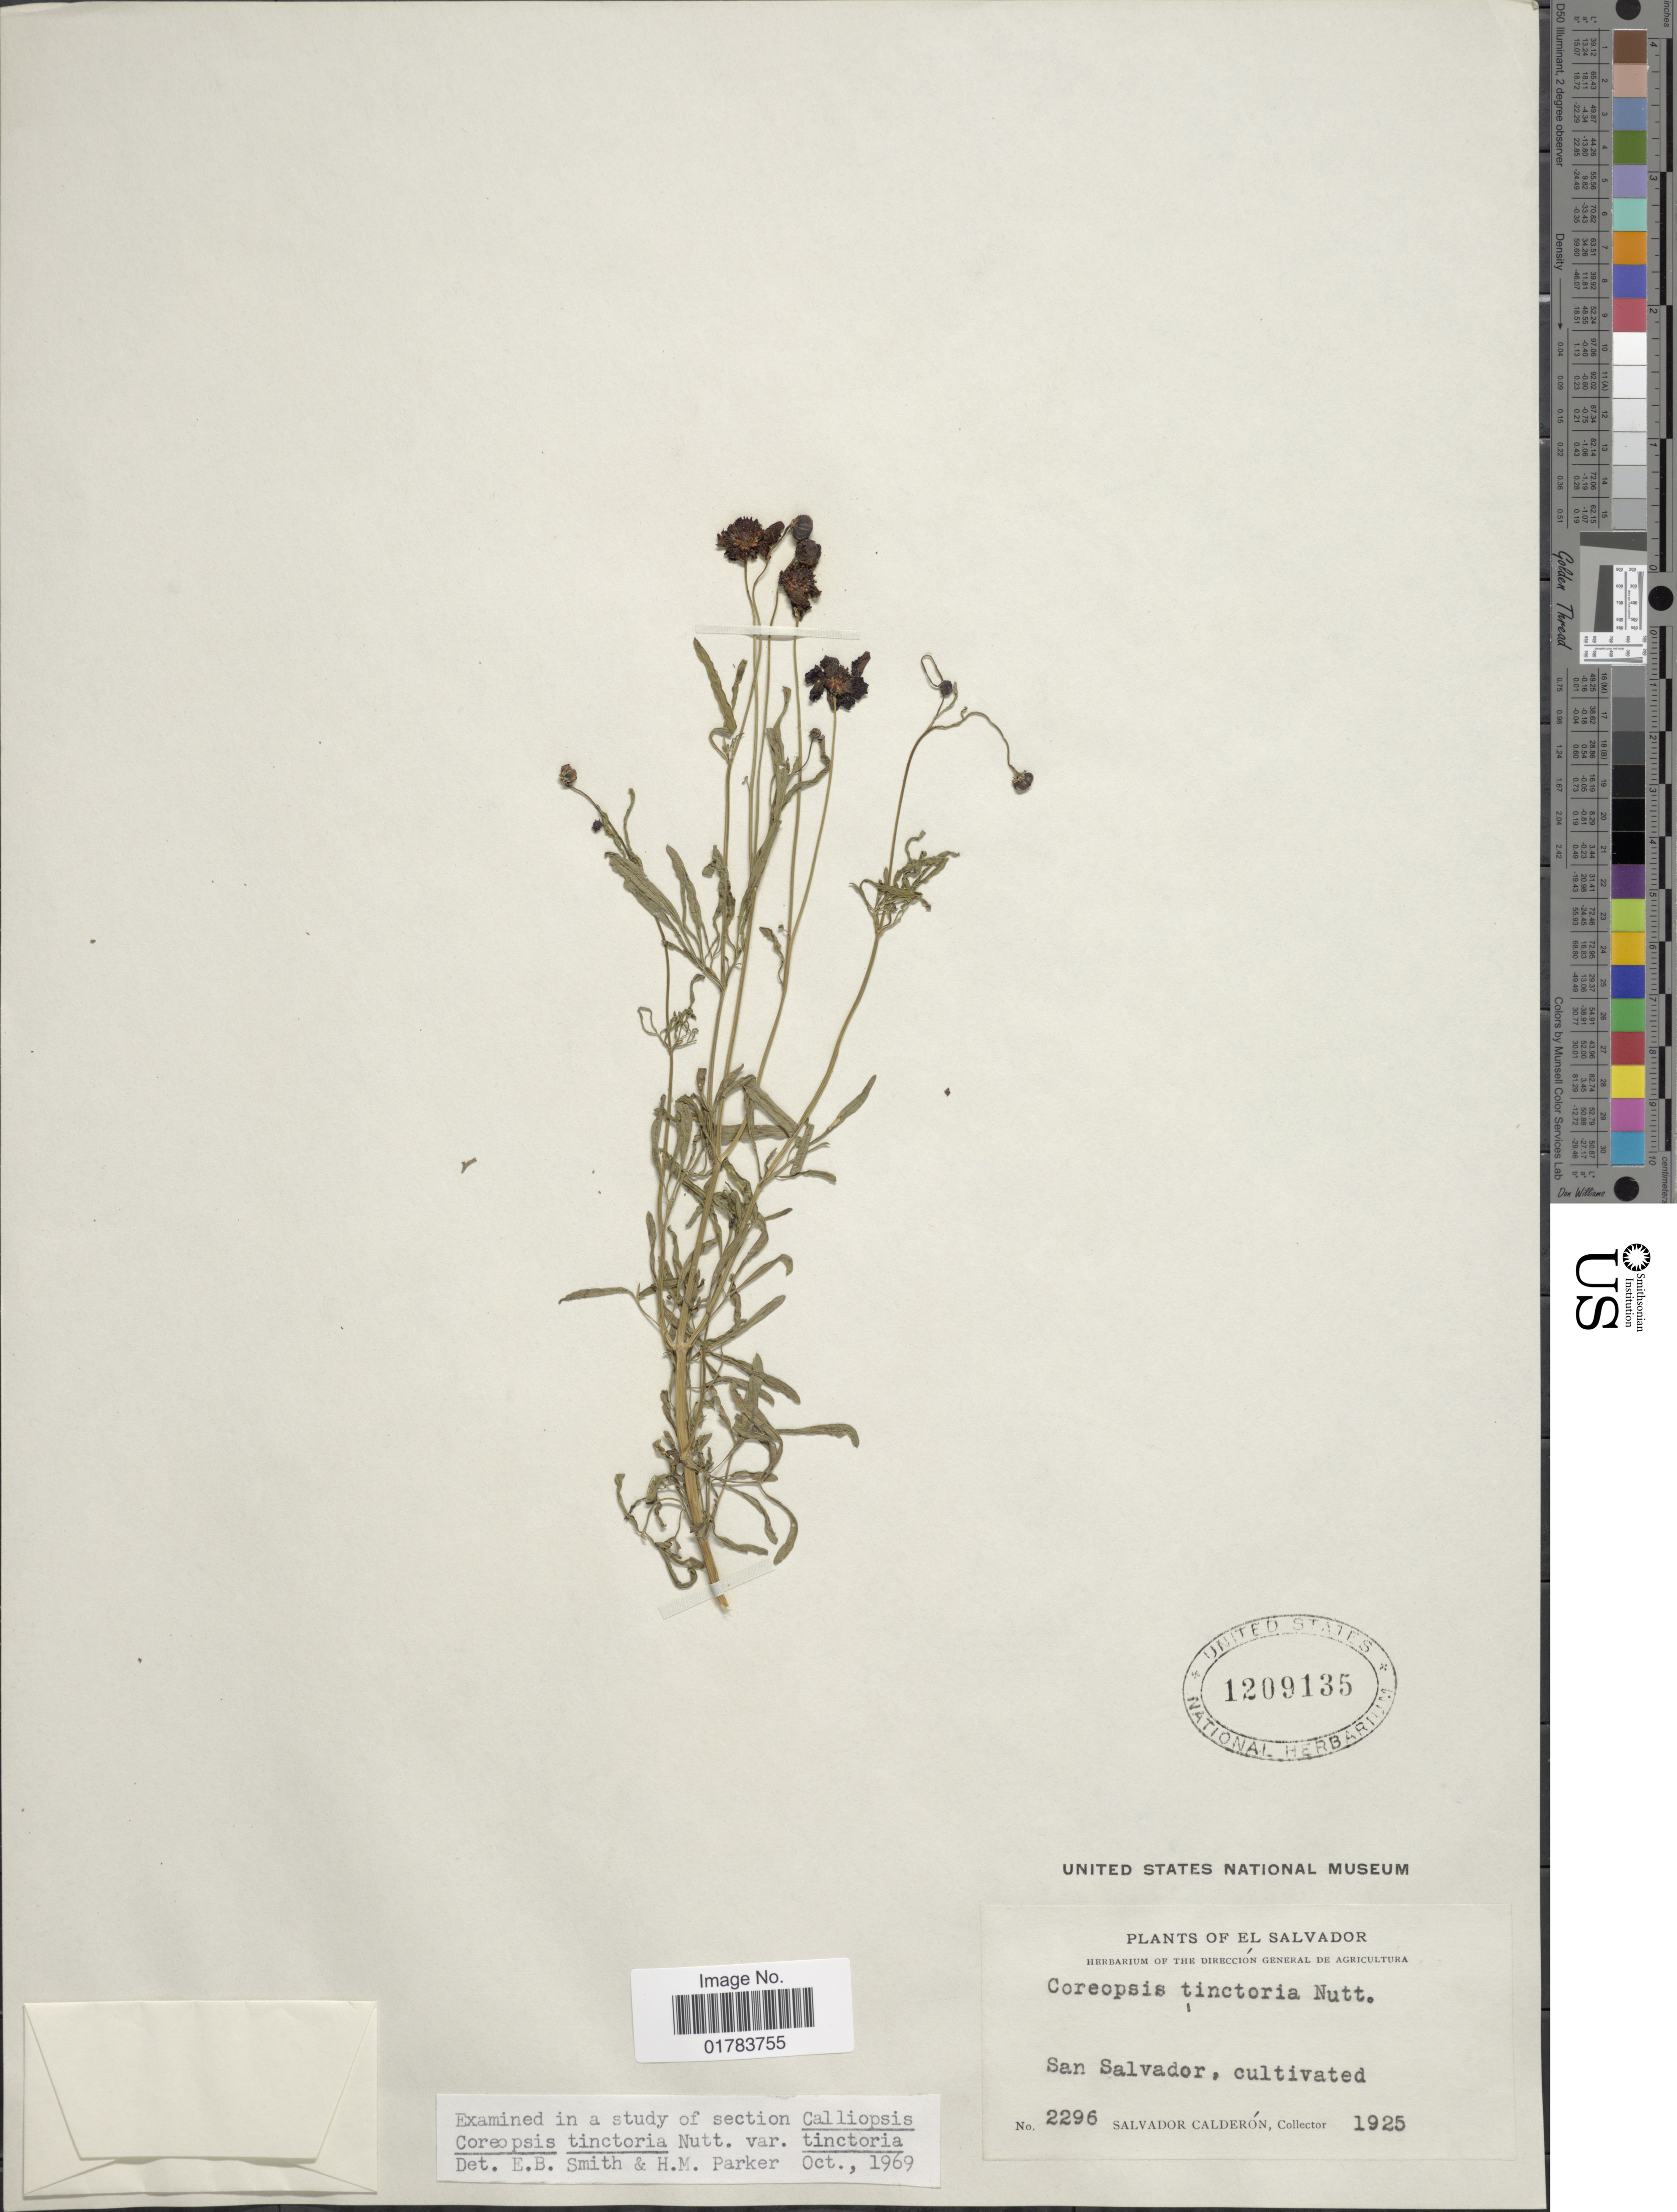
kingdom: Plantae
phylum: Tracheophyta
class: Magnoliopsida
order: Asterales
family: Asteraceae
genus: Coreopsis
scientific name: Coreopsis tinctoria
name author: Nutt.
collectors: S. Calderón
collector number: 2296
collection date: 1925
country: El Salvador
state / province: San Salvador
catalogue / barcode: US 1209135